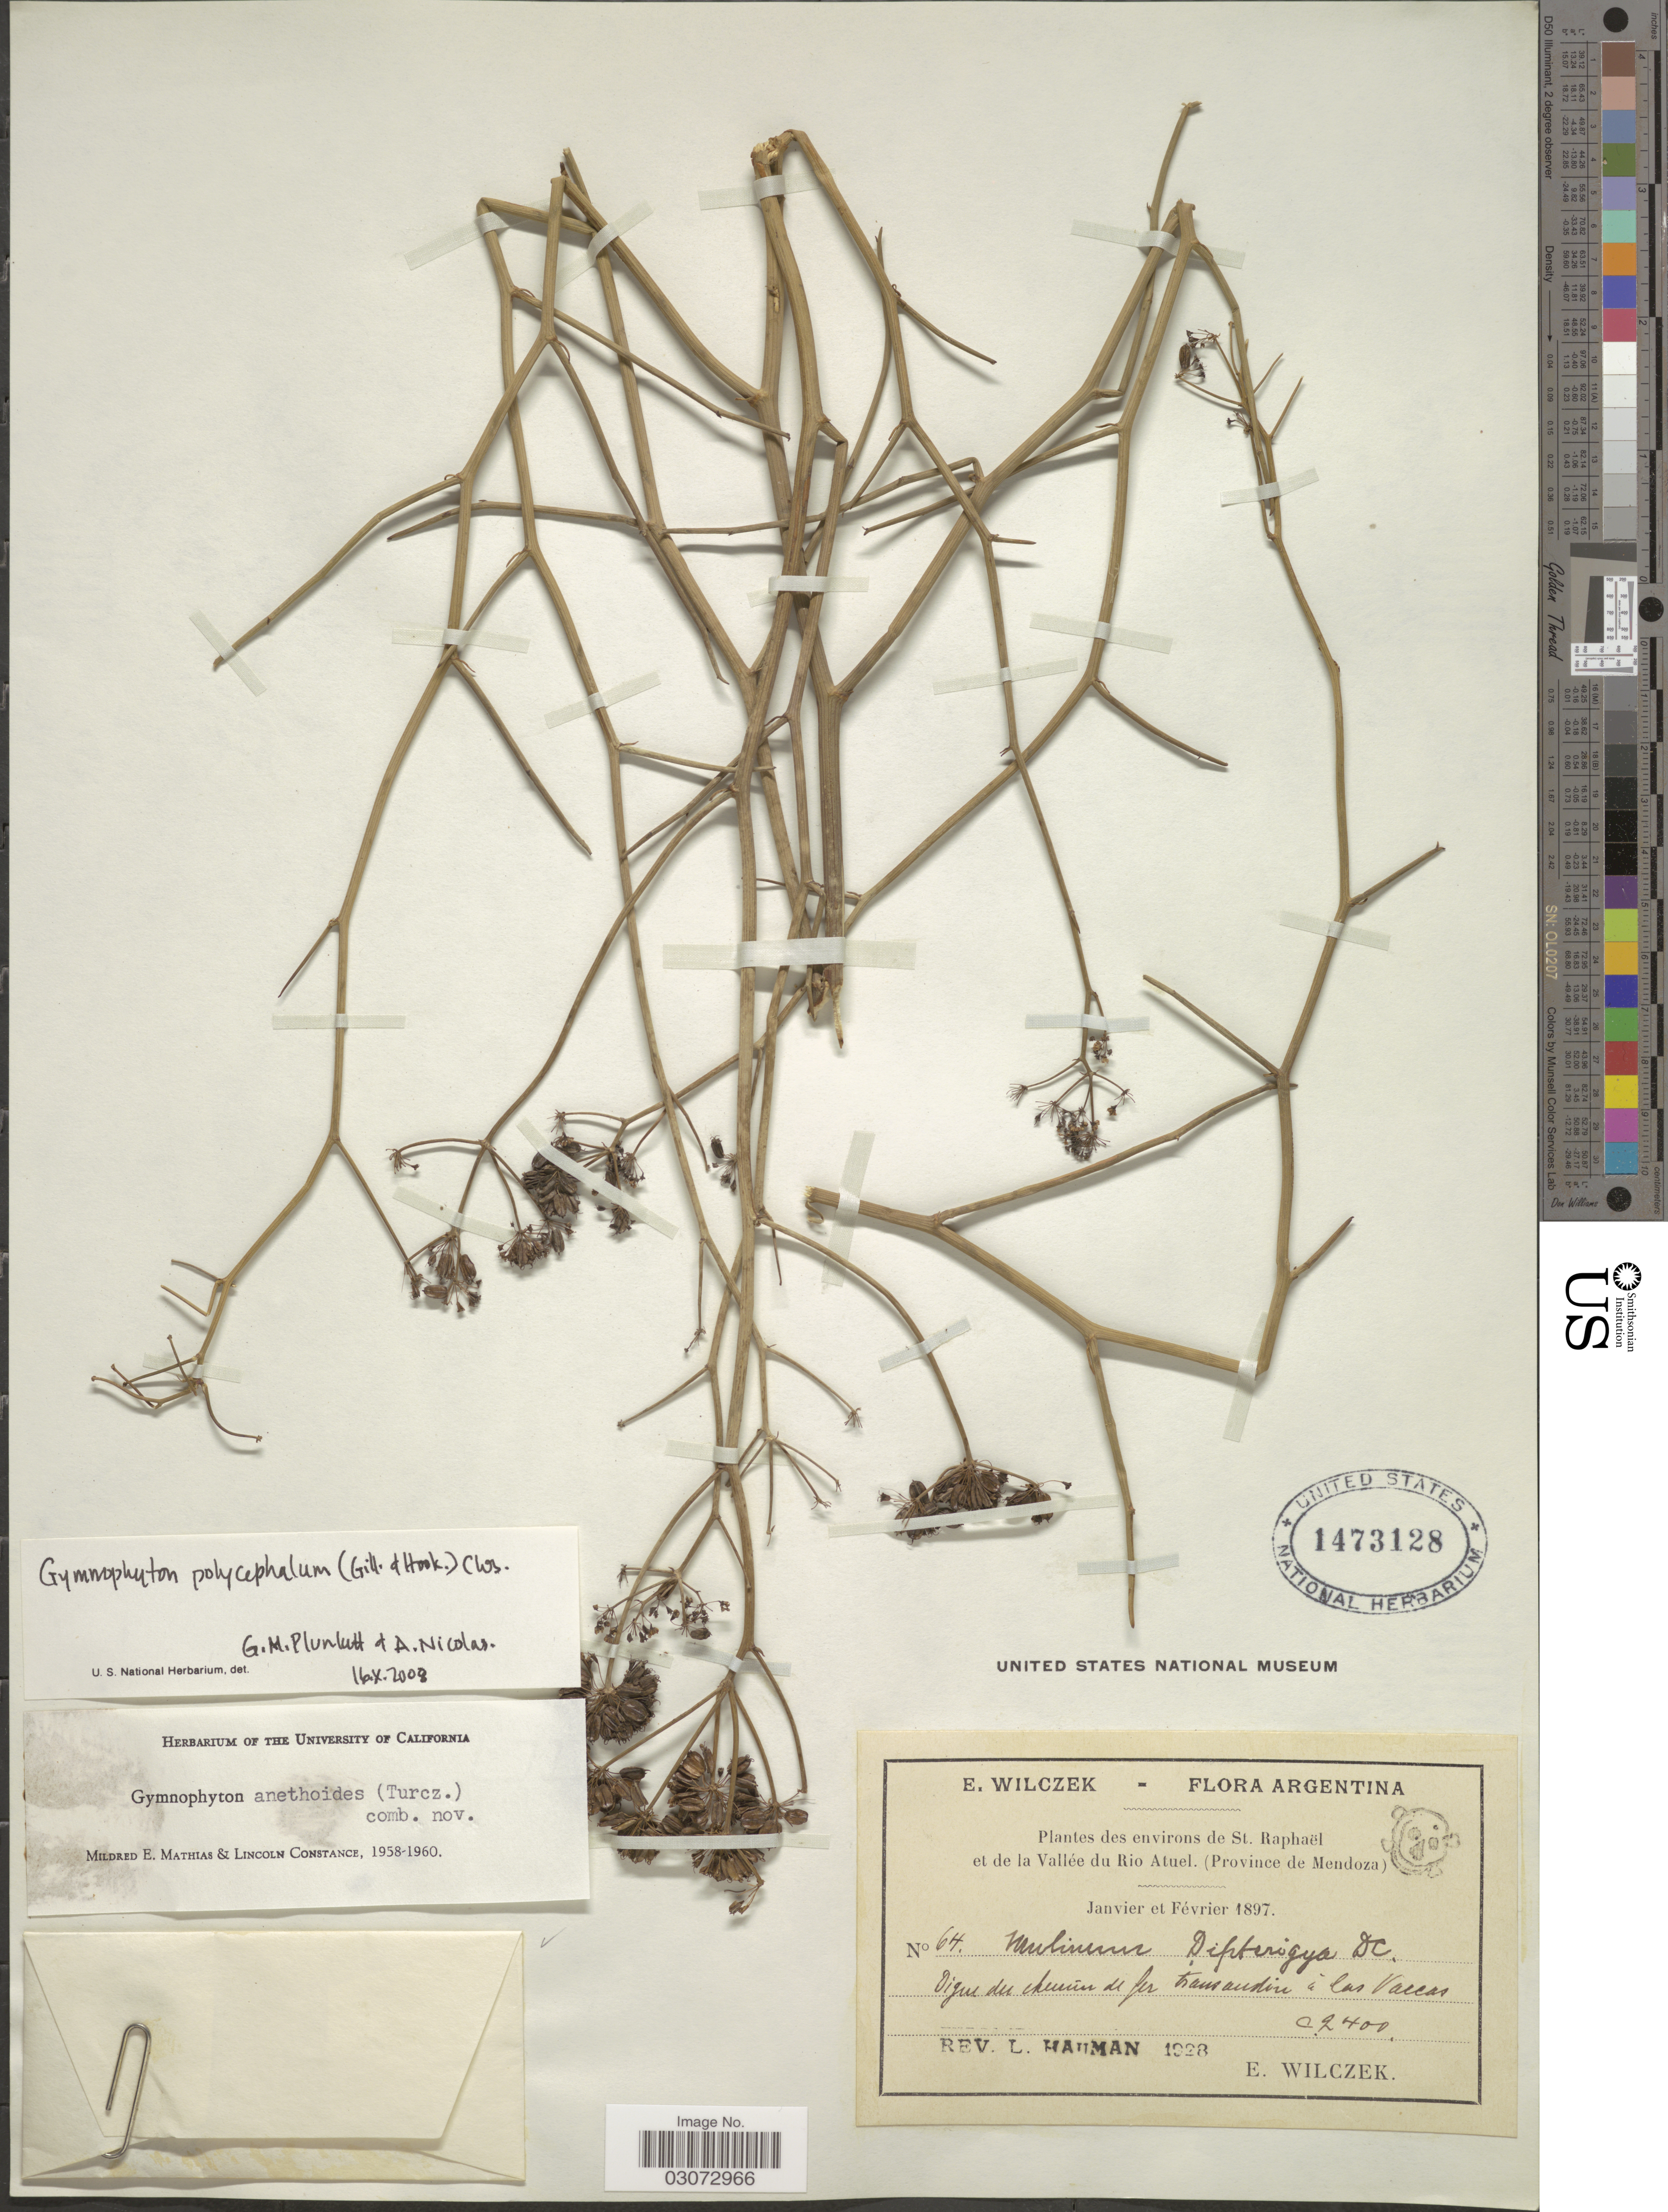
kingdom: Plantae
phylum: Tracheophyta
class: Magnoliopsida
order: Apiales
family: Apiaceae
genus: Gymnophyton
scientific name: Gymnophyton polycephalum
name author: Clos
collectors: L. Hauman & E. Wilczek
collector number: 64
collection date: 1897-01/1897-02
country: Argentina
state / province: Mendoza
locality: Environs de St. Raphaël et de la Vallée du Rio Atuel. (Province de Mendoza).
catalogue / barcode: US 1473128